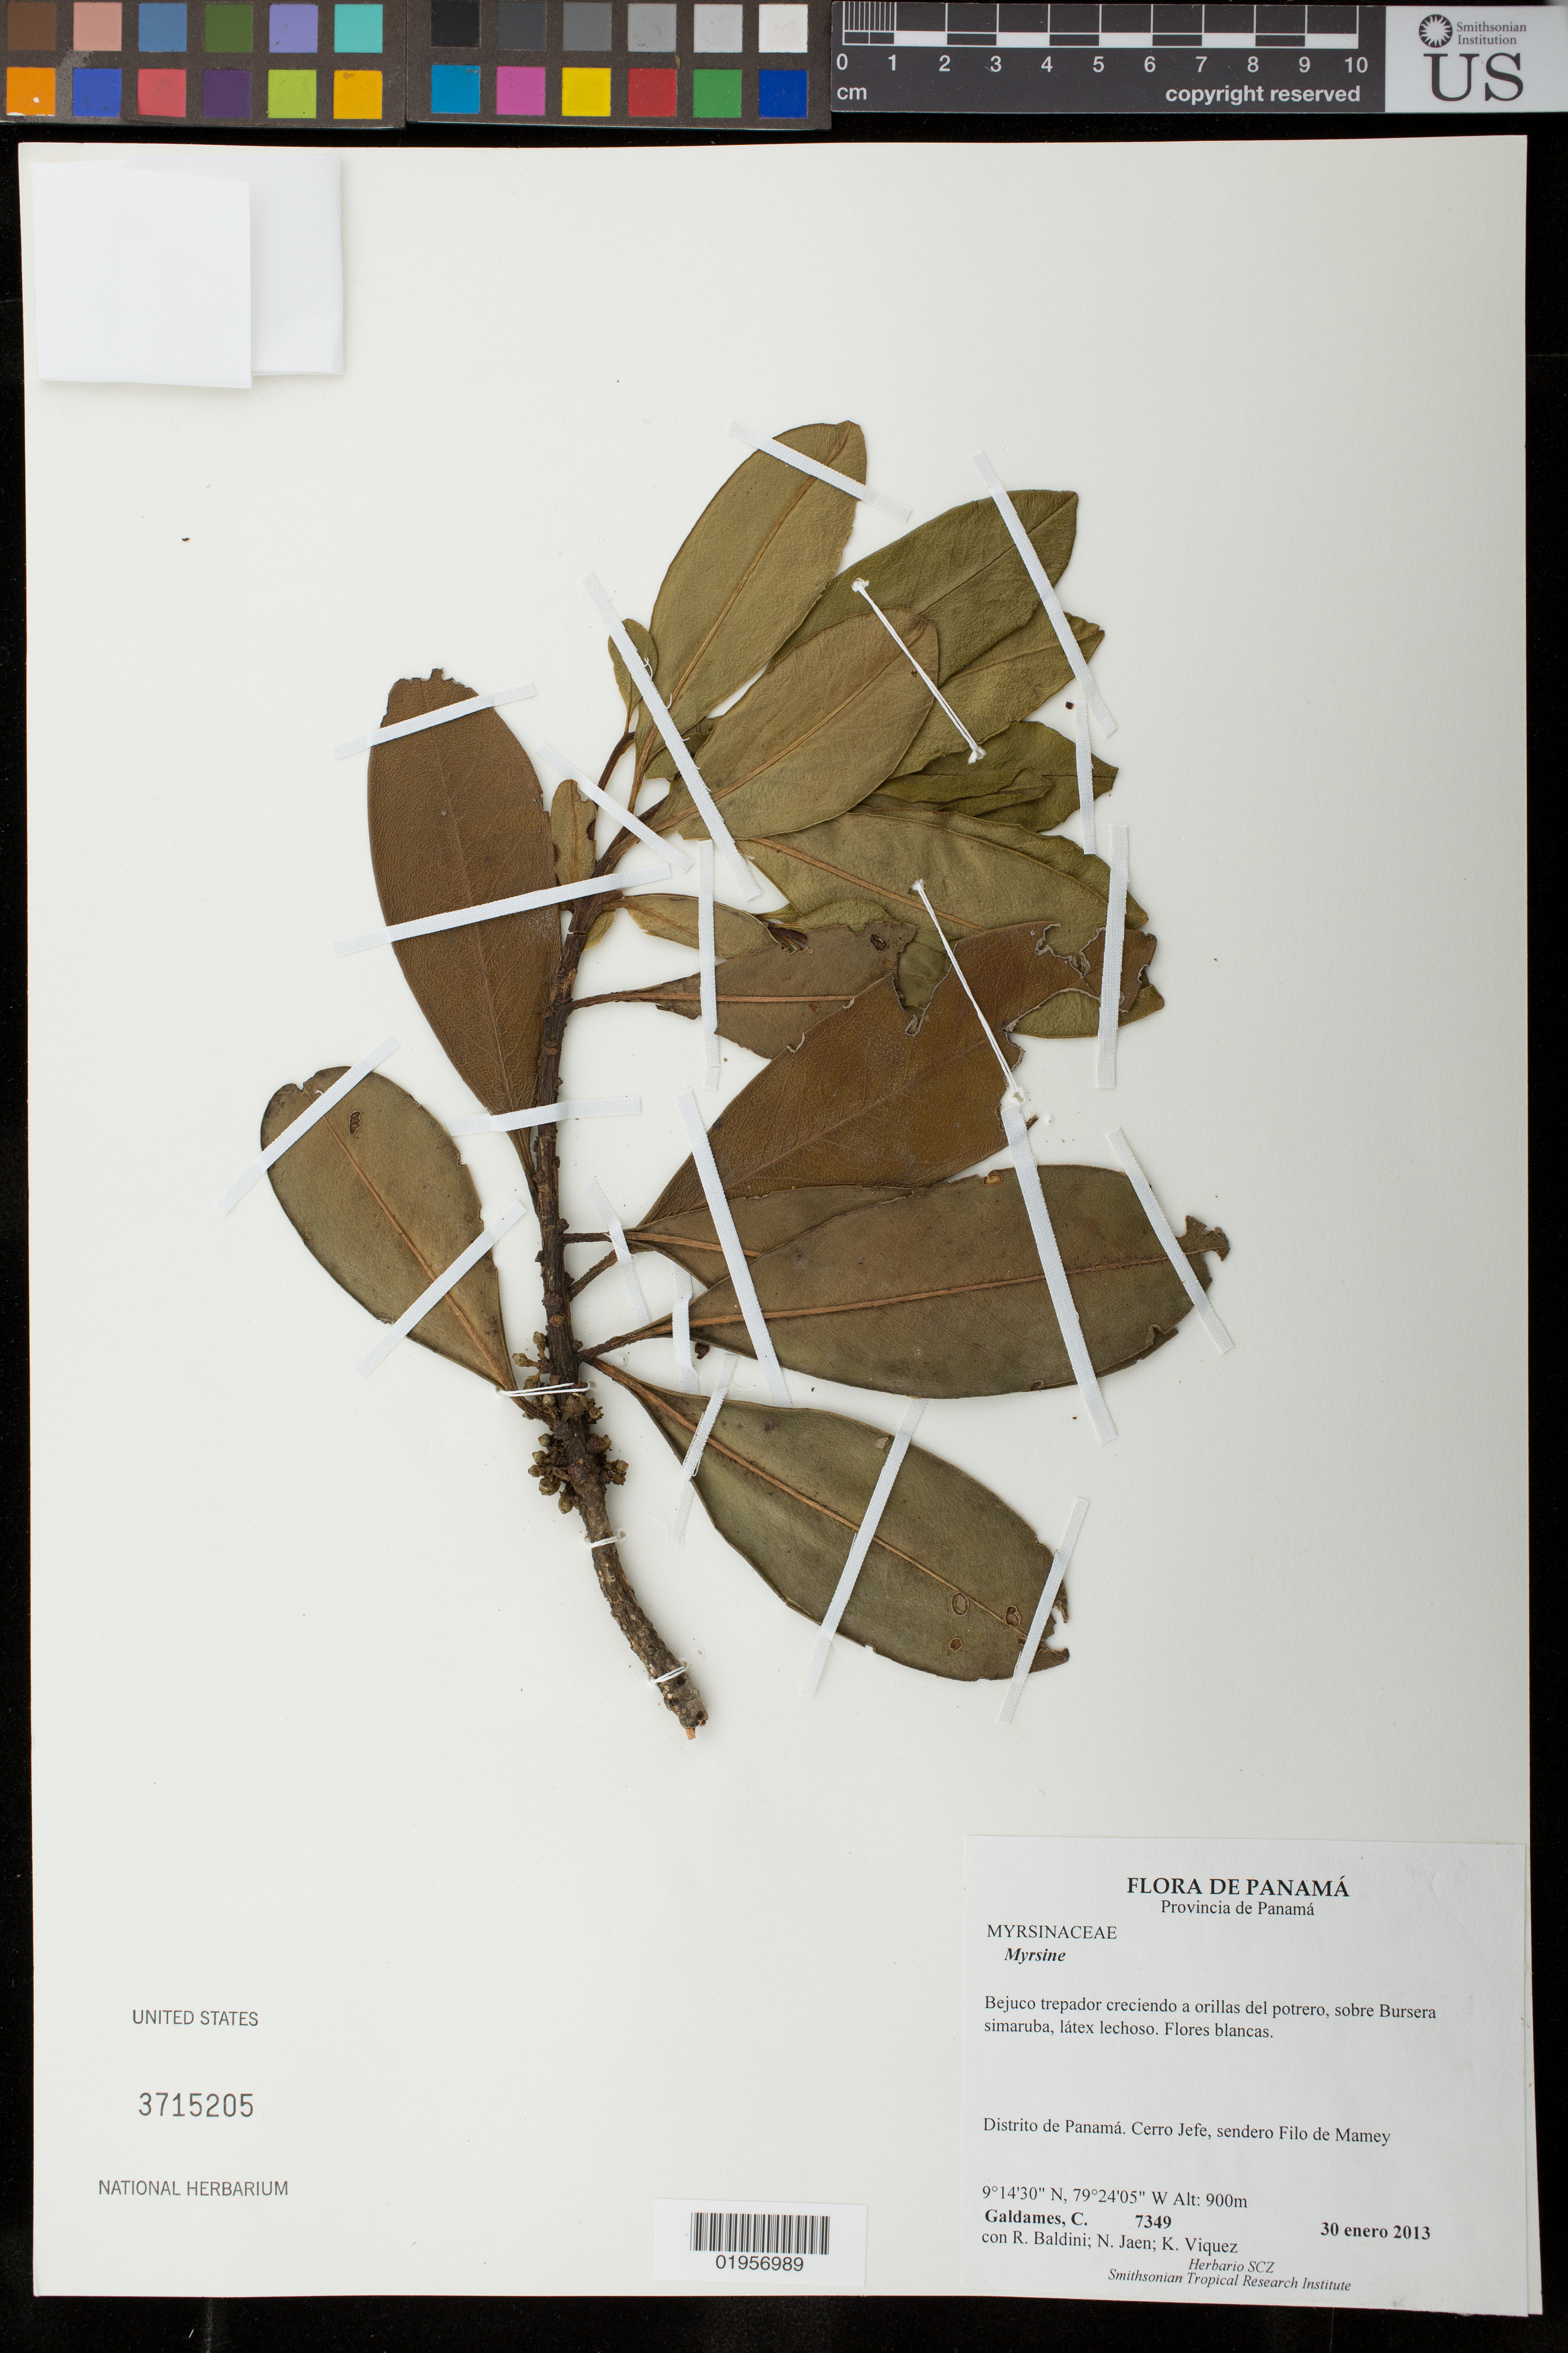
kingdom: Plantae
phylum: Tracheophyta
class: Magnoliopsida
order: Ericales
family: Primulaceae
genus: Myrsine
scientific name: Myrsine sp.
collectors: C. Galdames, R. Baldini, N. Jaén & K. Viquez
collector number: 7349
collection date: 2013-01-30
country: Panama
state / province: Panamá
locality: Cerro Jefe, sendero Filo de Mamey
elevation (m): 900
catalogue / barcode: US 3715205